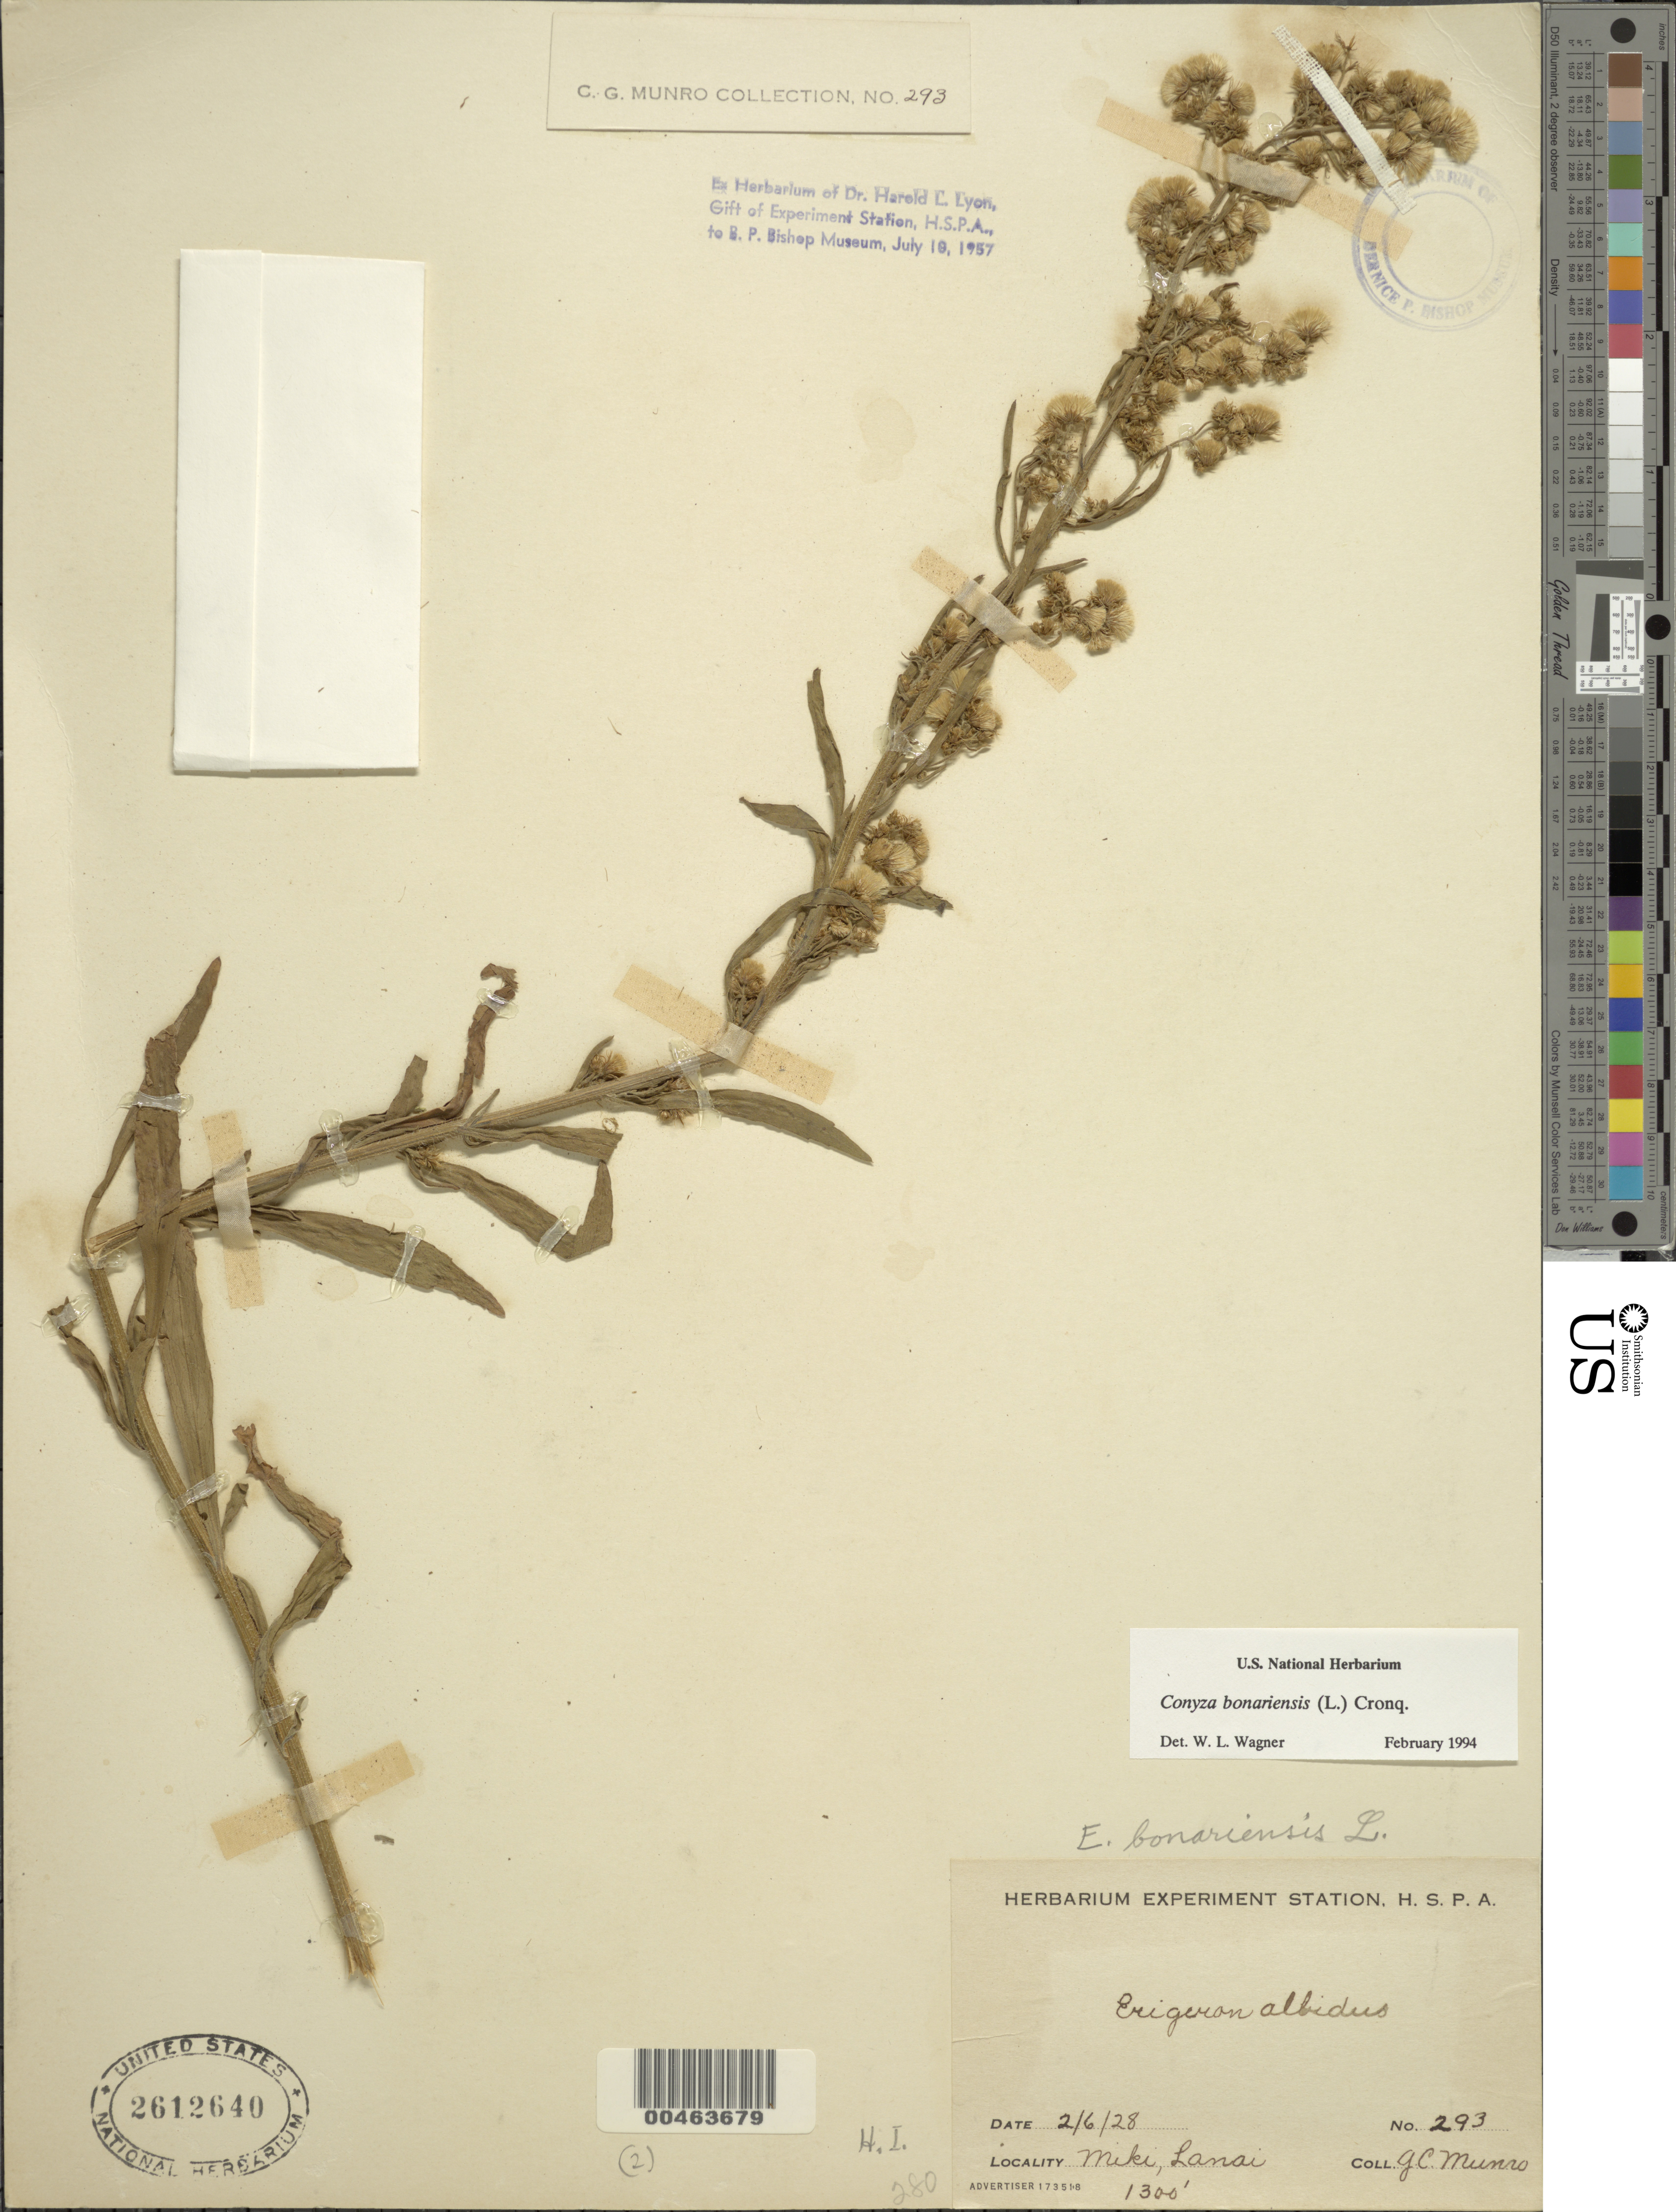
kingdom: Plantae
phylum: Tracheophyta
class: Magnoliopsida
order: Asterales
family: Asteraceae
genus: Erigeron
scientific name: Erigeron bonariensis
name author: L.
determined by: Wagner, W. L., (BOT), Smithsonian Institution - National Museum of Natural History (UNITED STATES)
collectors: G. C. Munro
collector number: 293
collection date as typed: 6 Feb 1928 or 2 Jun 1928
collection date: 1928-02-06 or 1928-06-02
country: United States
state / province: Hawaii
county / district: Maui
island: Lana'i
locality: Miki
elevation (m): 396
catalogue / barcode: US 2612640